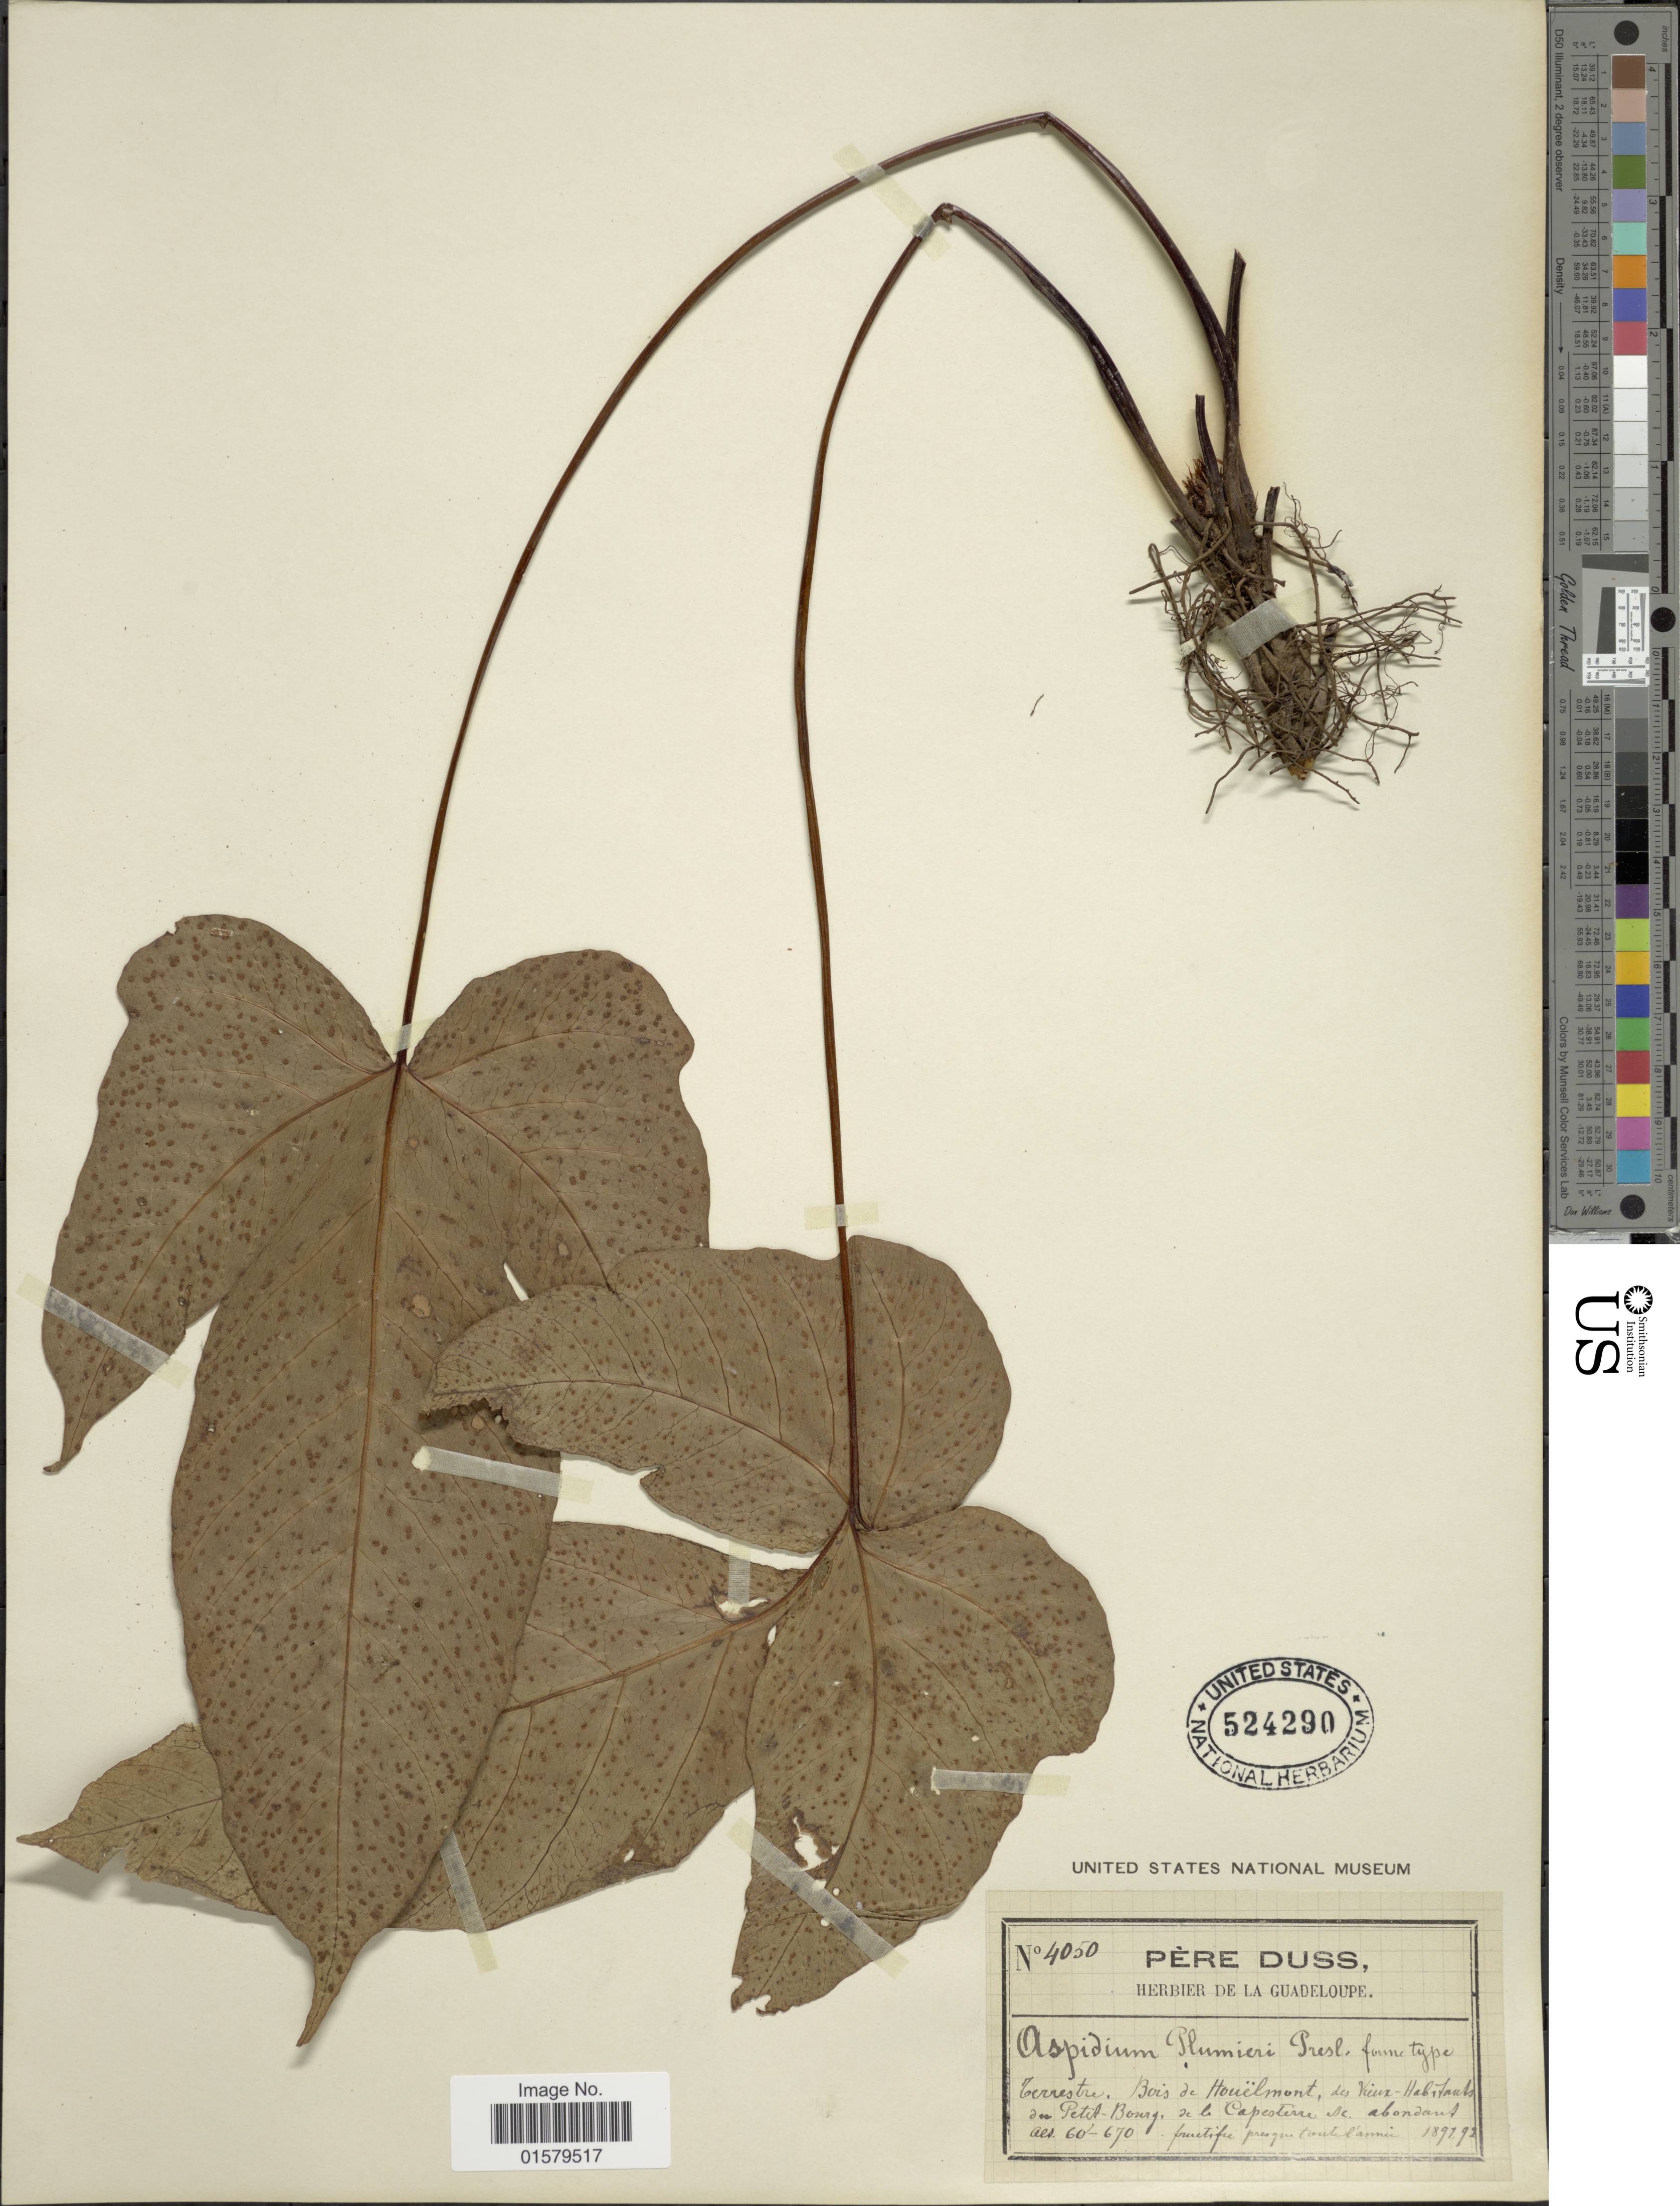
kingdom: Plantae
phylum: Tracheophyta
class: Polypodiopsida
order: Polypodiales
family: Tectariaceae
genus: Tectaria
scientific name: Tectaria trifoliata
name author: (L.) Cav.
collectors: Père Duss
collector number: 4050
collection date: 1891/1892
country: Guadeloupe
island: Leeward Is.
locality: Terrestre. Bois de Houëlmont, des Vieux-Habitants du Petit-Bourg. de la Capesterre etc. abondant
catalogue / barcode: US 524290